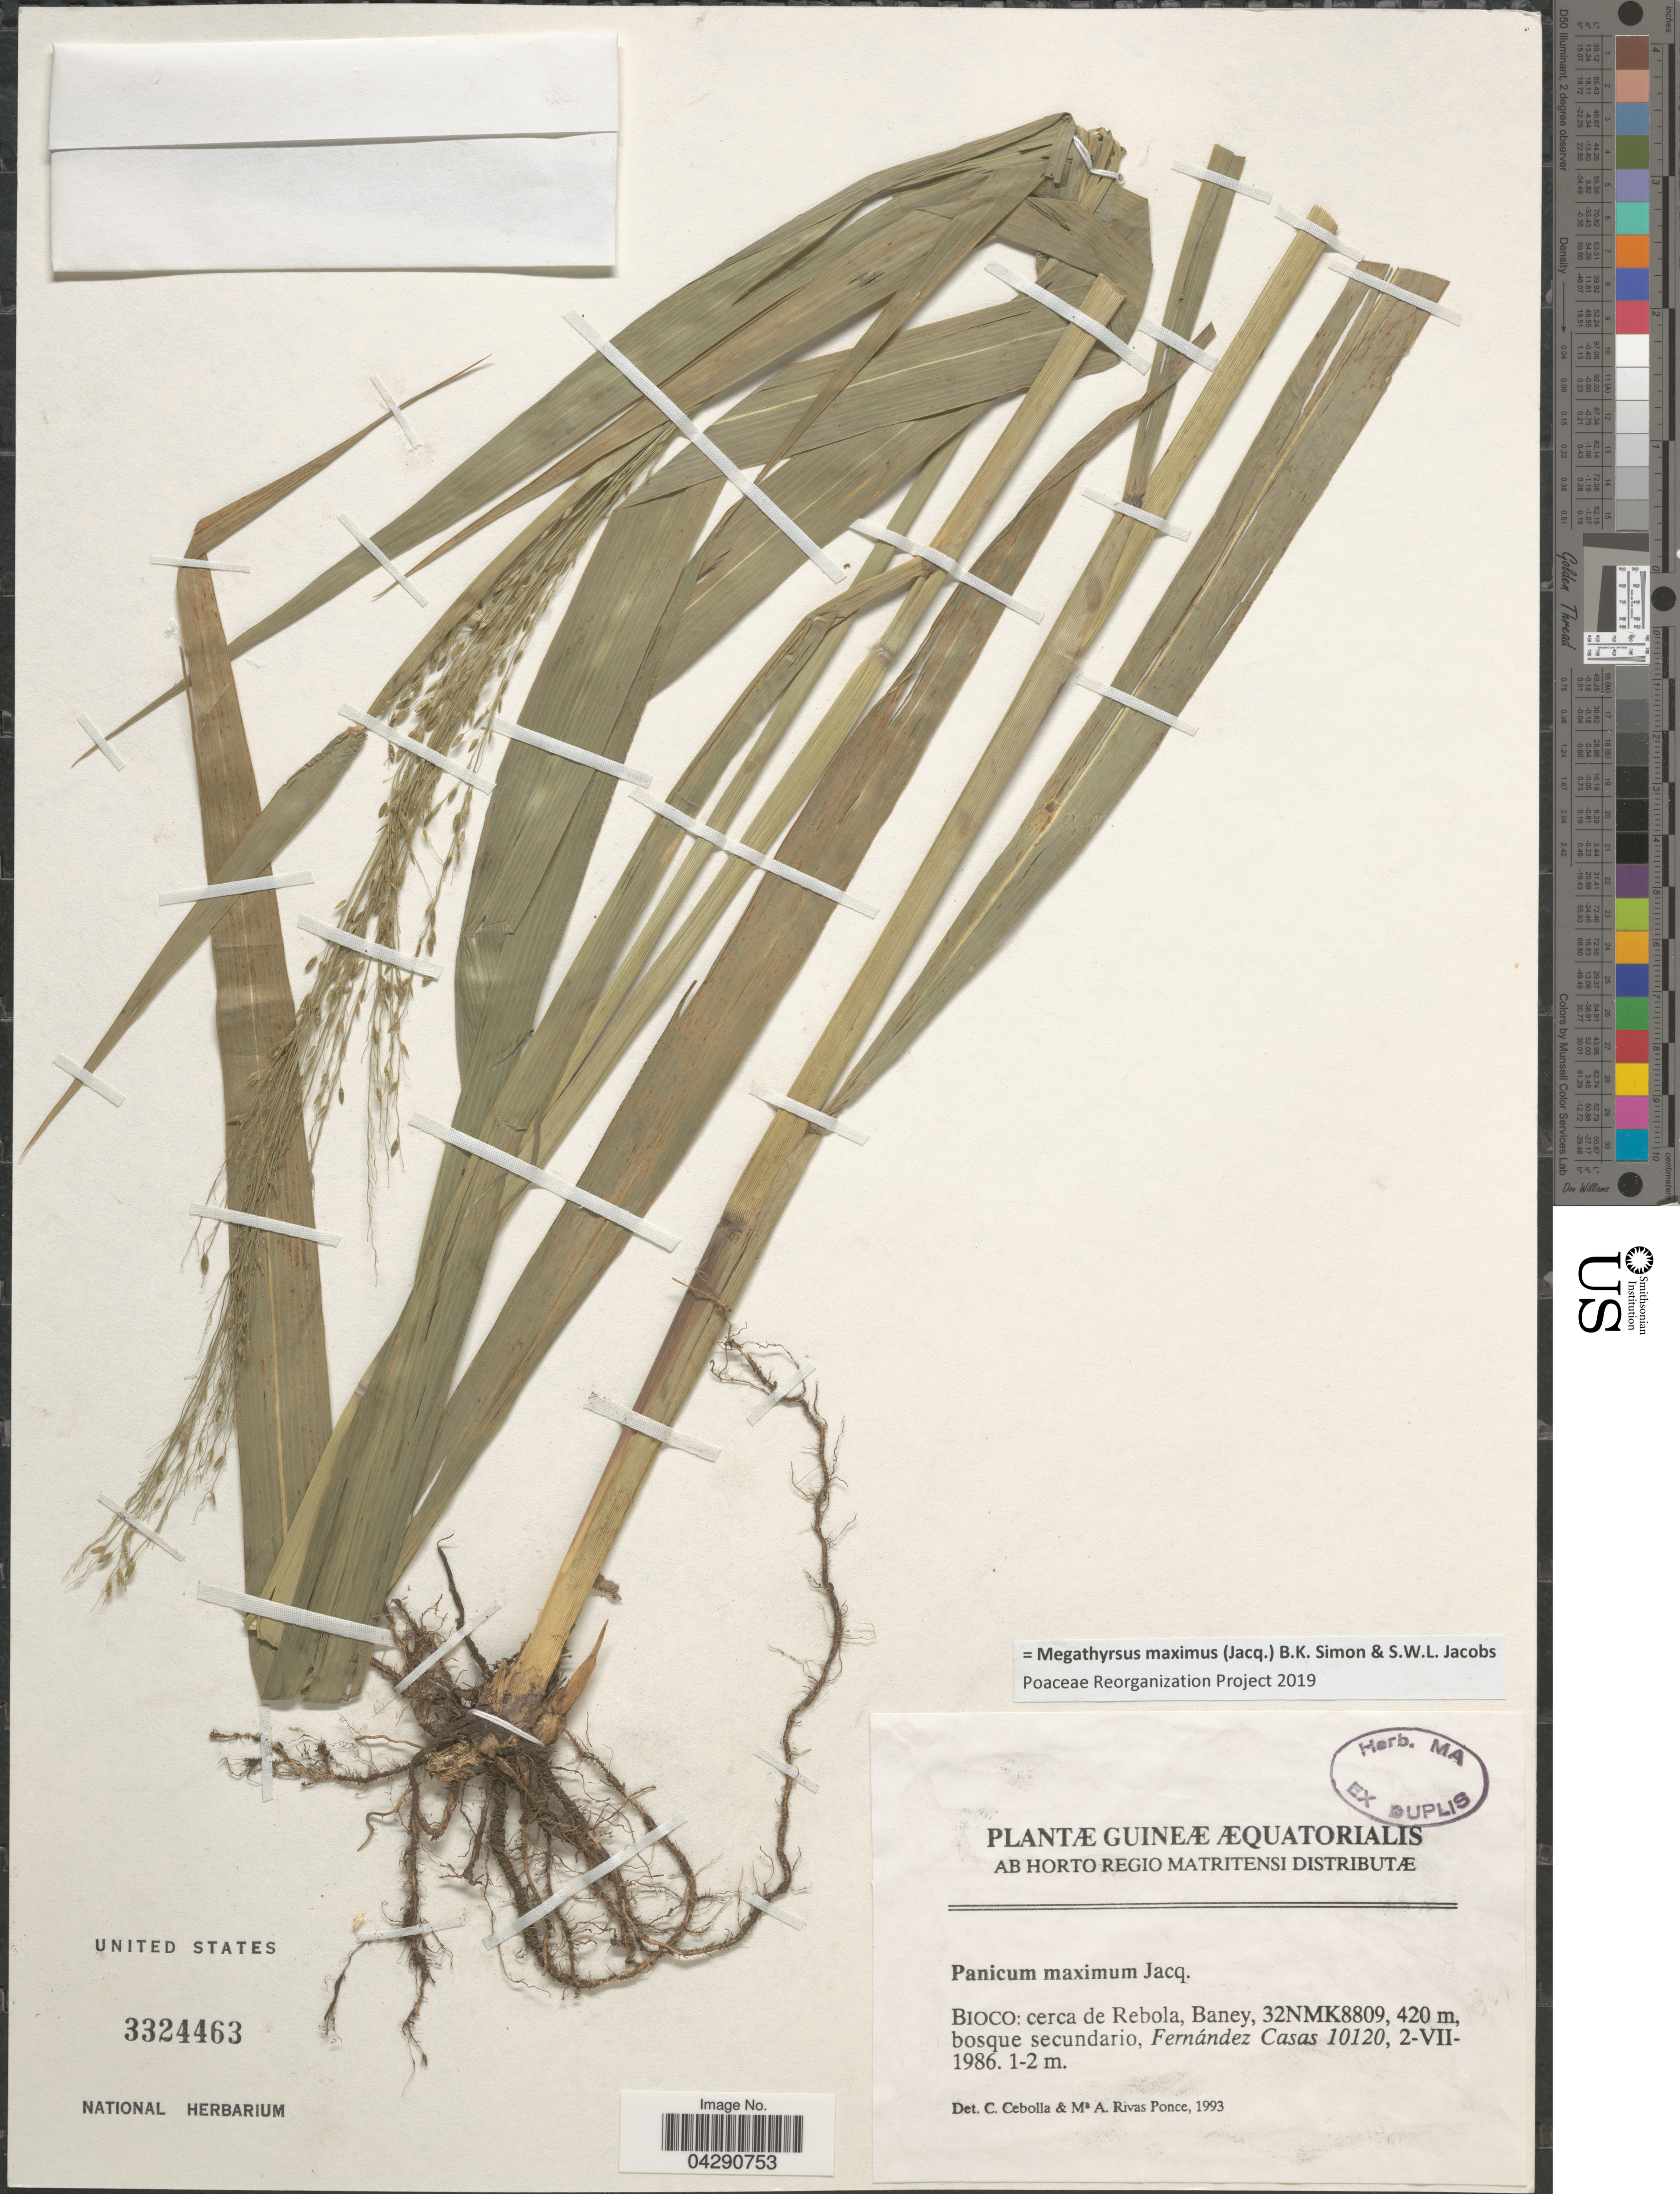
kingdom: Plantae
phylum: Tracheophyta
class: Liliopsida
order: Poales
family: Poaceae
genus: Megathyrsus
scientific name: Megathyrsus maximus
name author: (Jacq.) B.K. Simon & S.W.L. Jacobs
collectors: F. Casas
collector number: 10120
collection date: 1986-07-02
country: Equatorial Guinea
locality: Guineæ Æquatorialis. Bioco: cerca de Rebola, 32NMK8809.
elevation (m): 420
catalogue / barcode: US 3324463